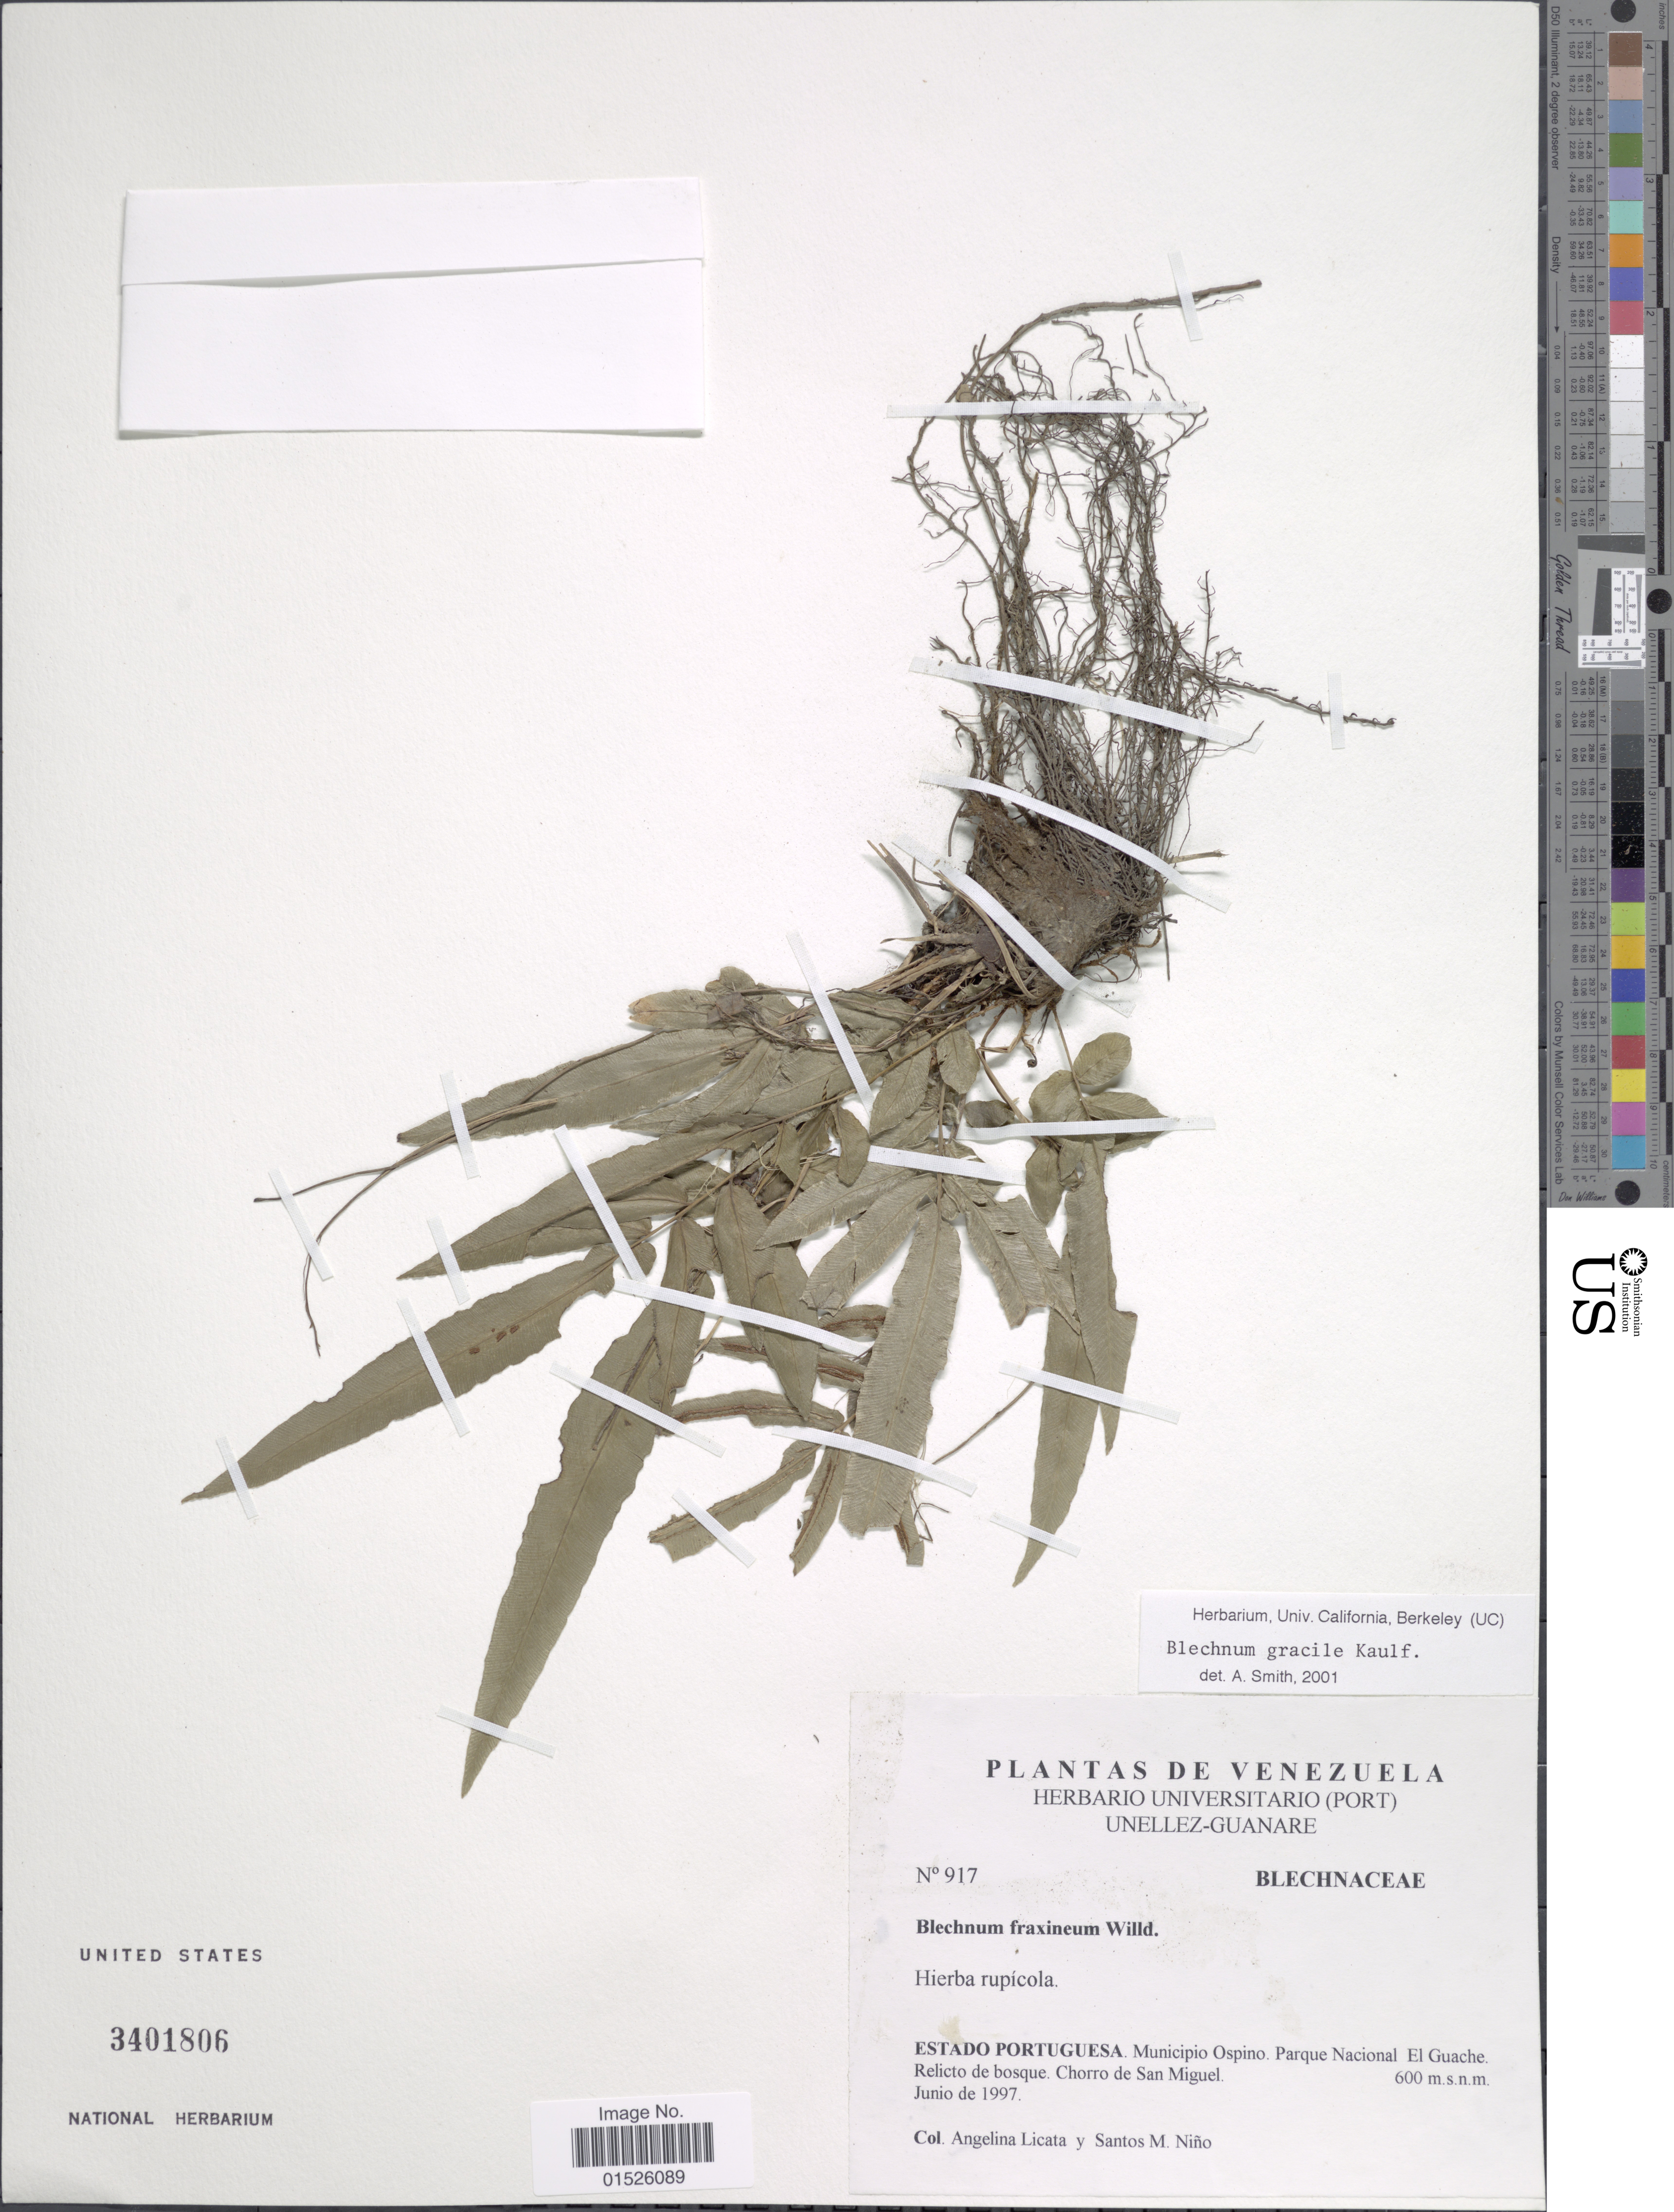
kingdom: Plantae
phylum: Tracheophyta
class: Polypodiopsida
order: Polypodiales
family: Blechnaceae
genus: Blechnum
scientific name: Blechnum gracile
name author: Kaulf.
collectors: A. Licata & S. M. Niño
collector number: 917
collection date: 1997-06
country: Venezuela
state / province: Portuguesa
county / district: Ospino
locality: Parque Nacional Guache. Chorro de San Miguel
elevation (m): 600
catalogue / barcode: US 3401806